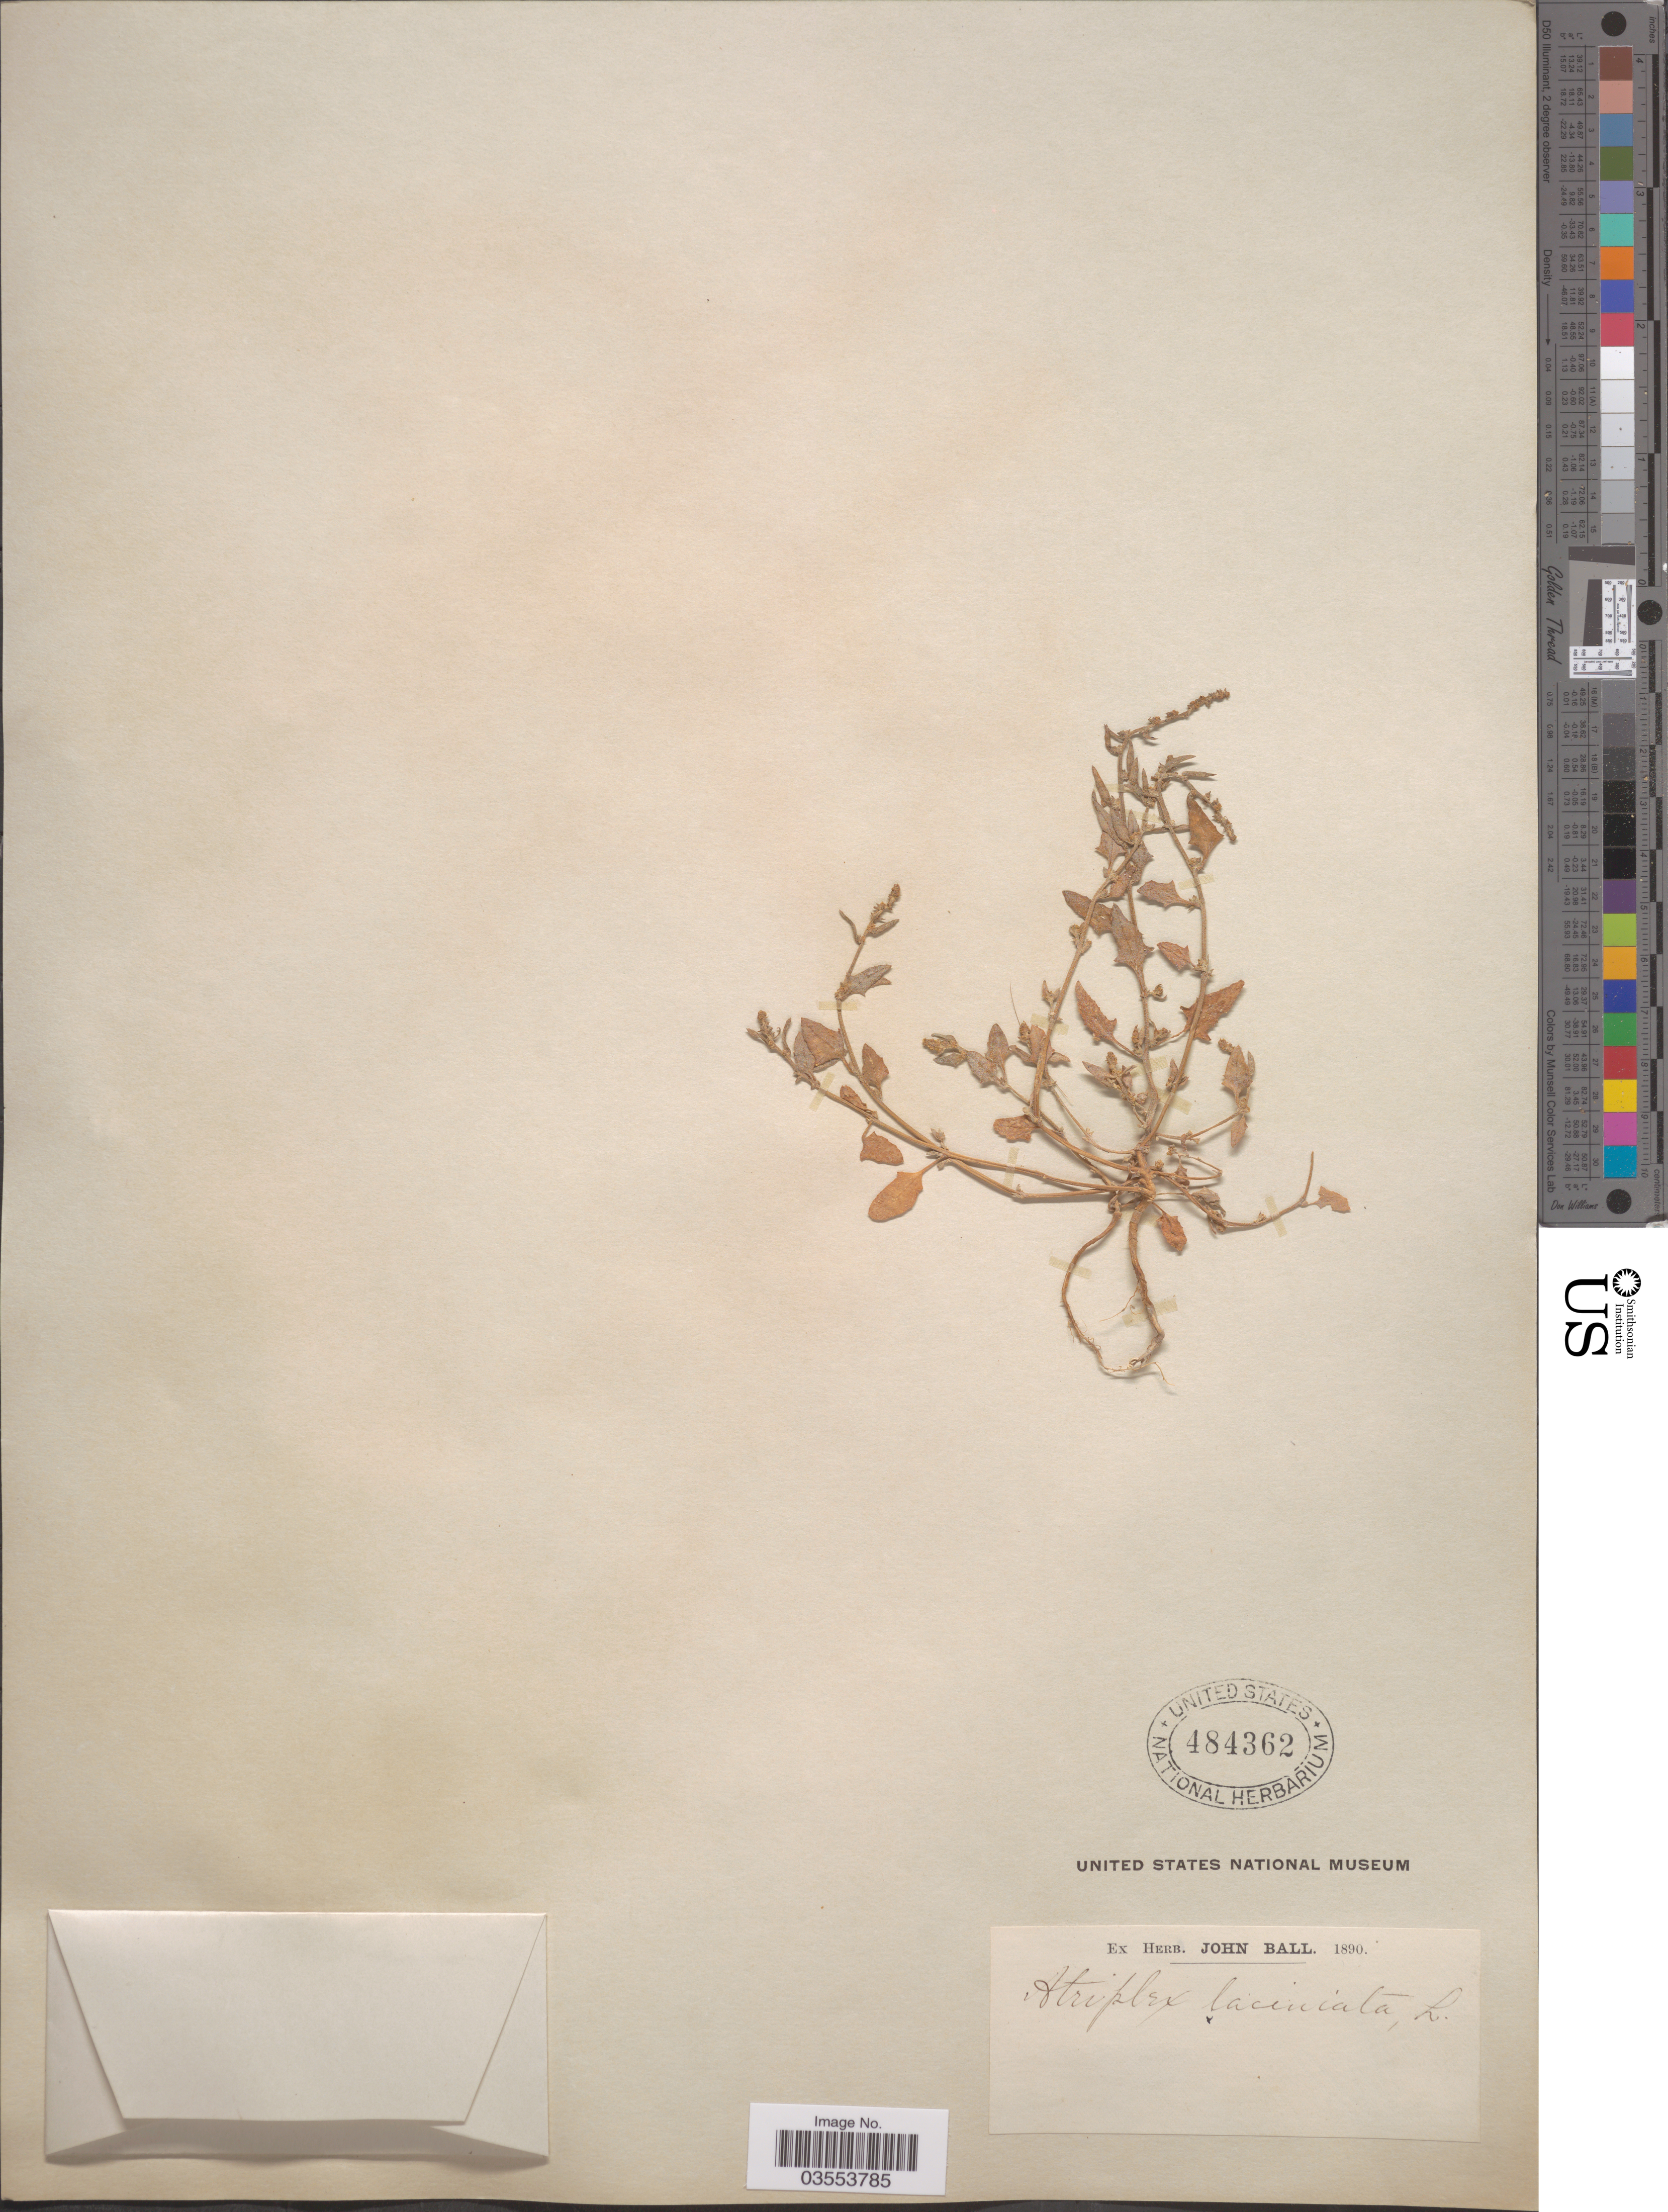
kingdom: Plantae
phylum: Tracheophyta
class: Magnoliopsida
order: Caryophyllales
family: Amaranthaceae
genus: Atriplex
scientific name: Atriplex laciniata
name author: L.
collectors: ex herb. John Ball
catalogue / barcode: US 484362